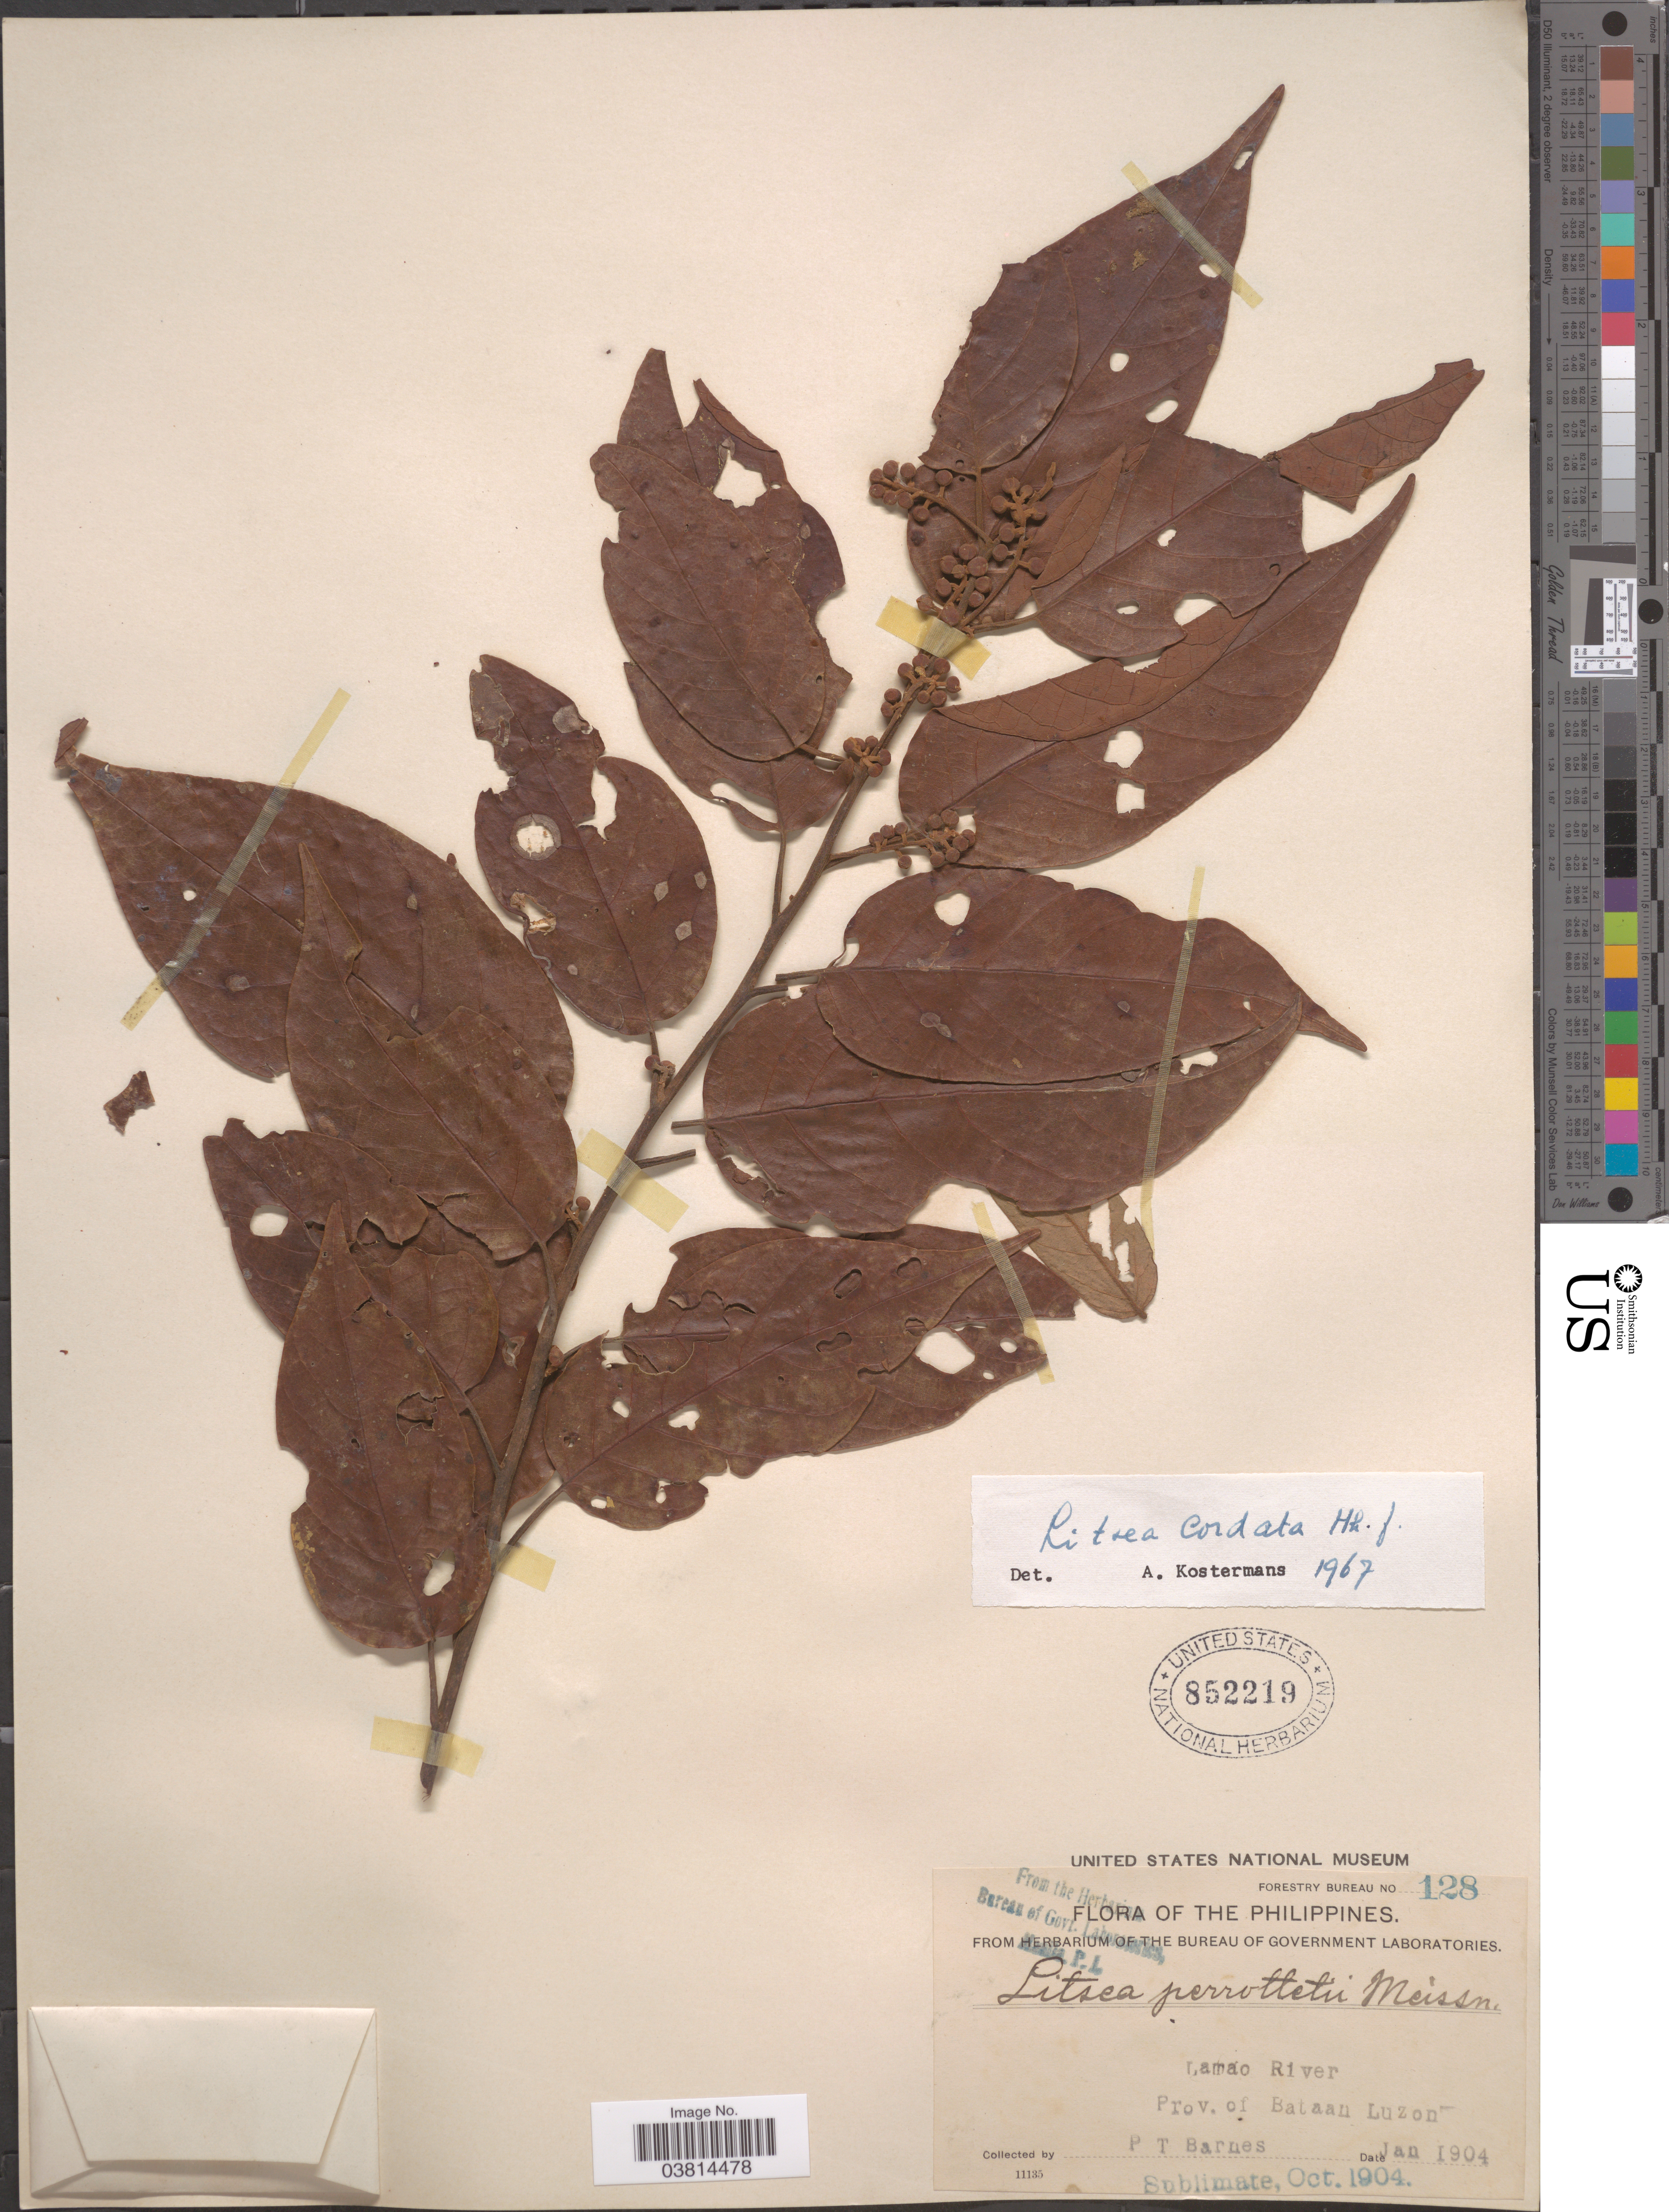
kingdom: Plantae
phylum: Tracheophyta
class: Magnoliopsida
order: Laurales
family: Lauraceae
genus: Litsea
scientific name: Litsea cordata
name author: Hook. f.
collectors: P. Barnes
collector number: Forestry Bureau 128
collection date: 1904-01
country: Philippines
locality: Lamao River. Prov. of Bataan. Luzon.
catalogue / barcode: US 852219